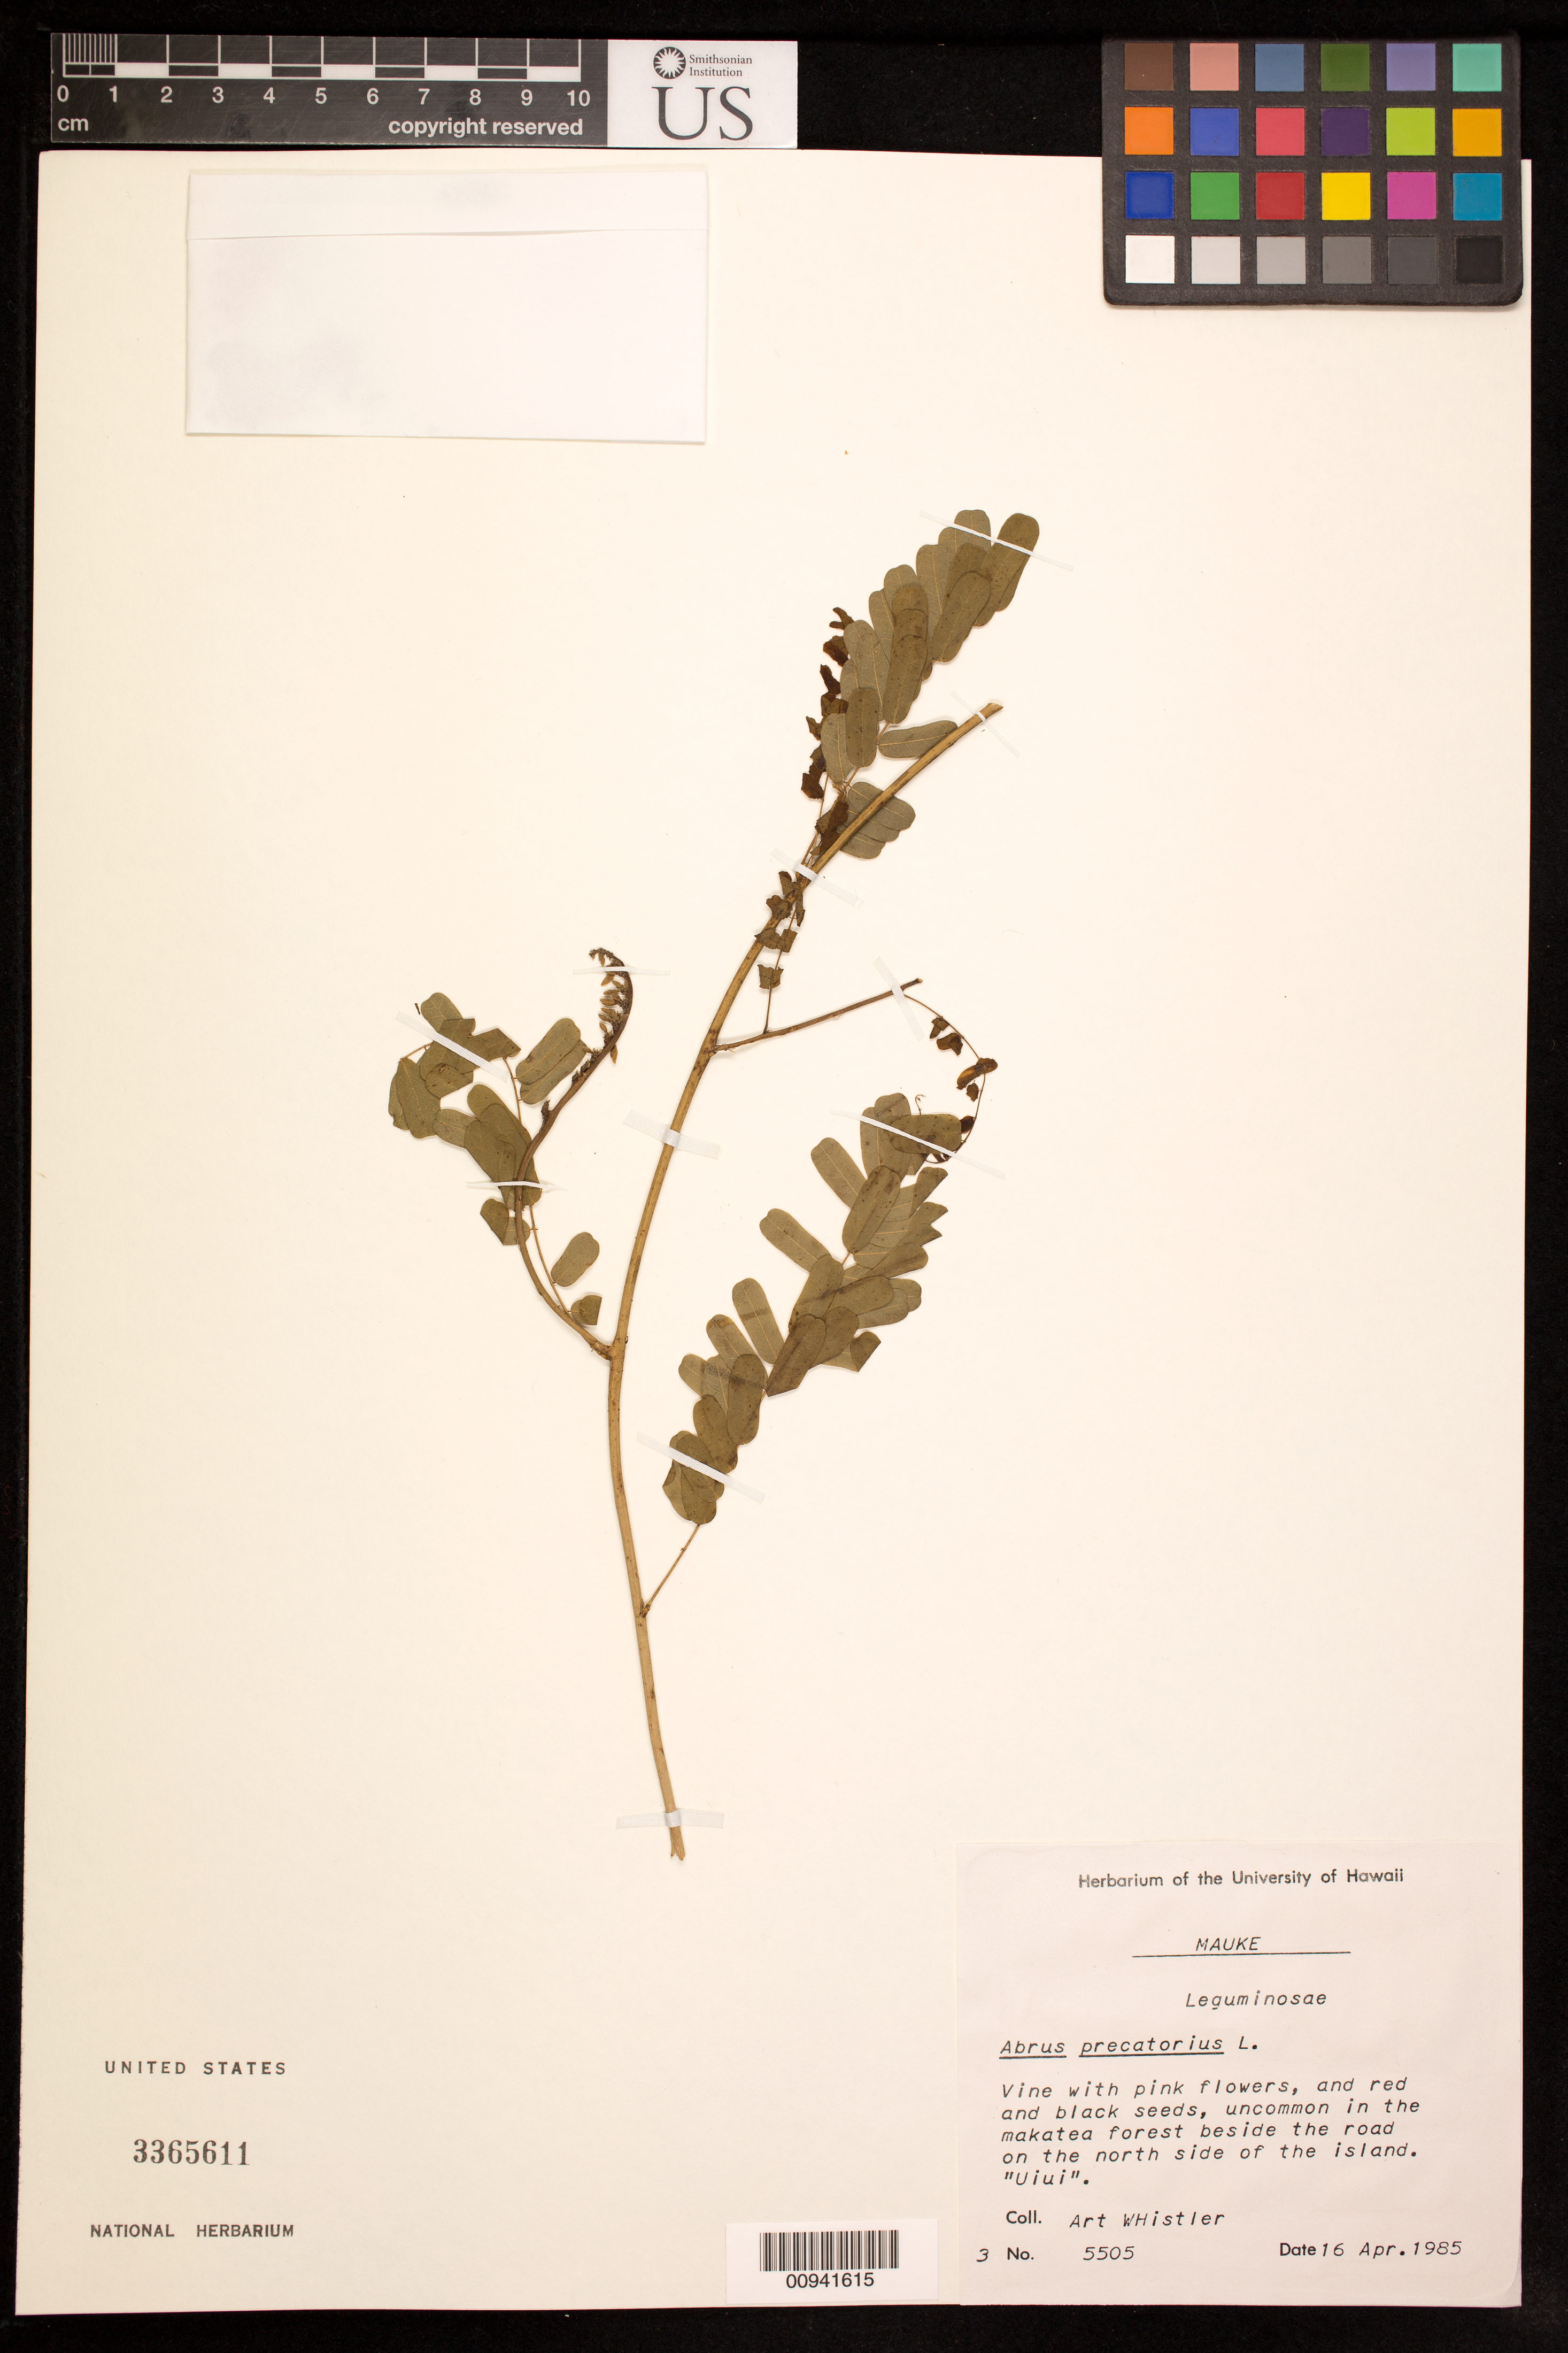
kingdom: Plantae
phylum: Tracheophyta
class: Magnoliopsida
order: Fabales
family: Fabaceae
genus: Abrus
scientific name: Abrus precatorius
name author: L.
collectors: A. Whistler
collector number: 5505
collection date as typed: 16 Apr 1985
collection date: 1985-04-16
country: Cook Islands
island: Mauke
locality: Uncommon in the makatea forest beside the road on the north side of the island.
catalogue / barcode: US 3365611